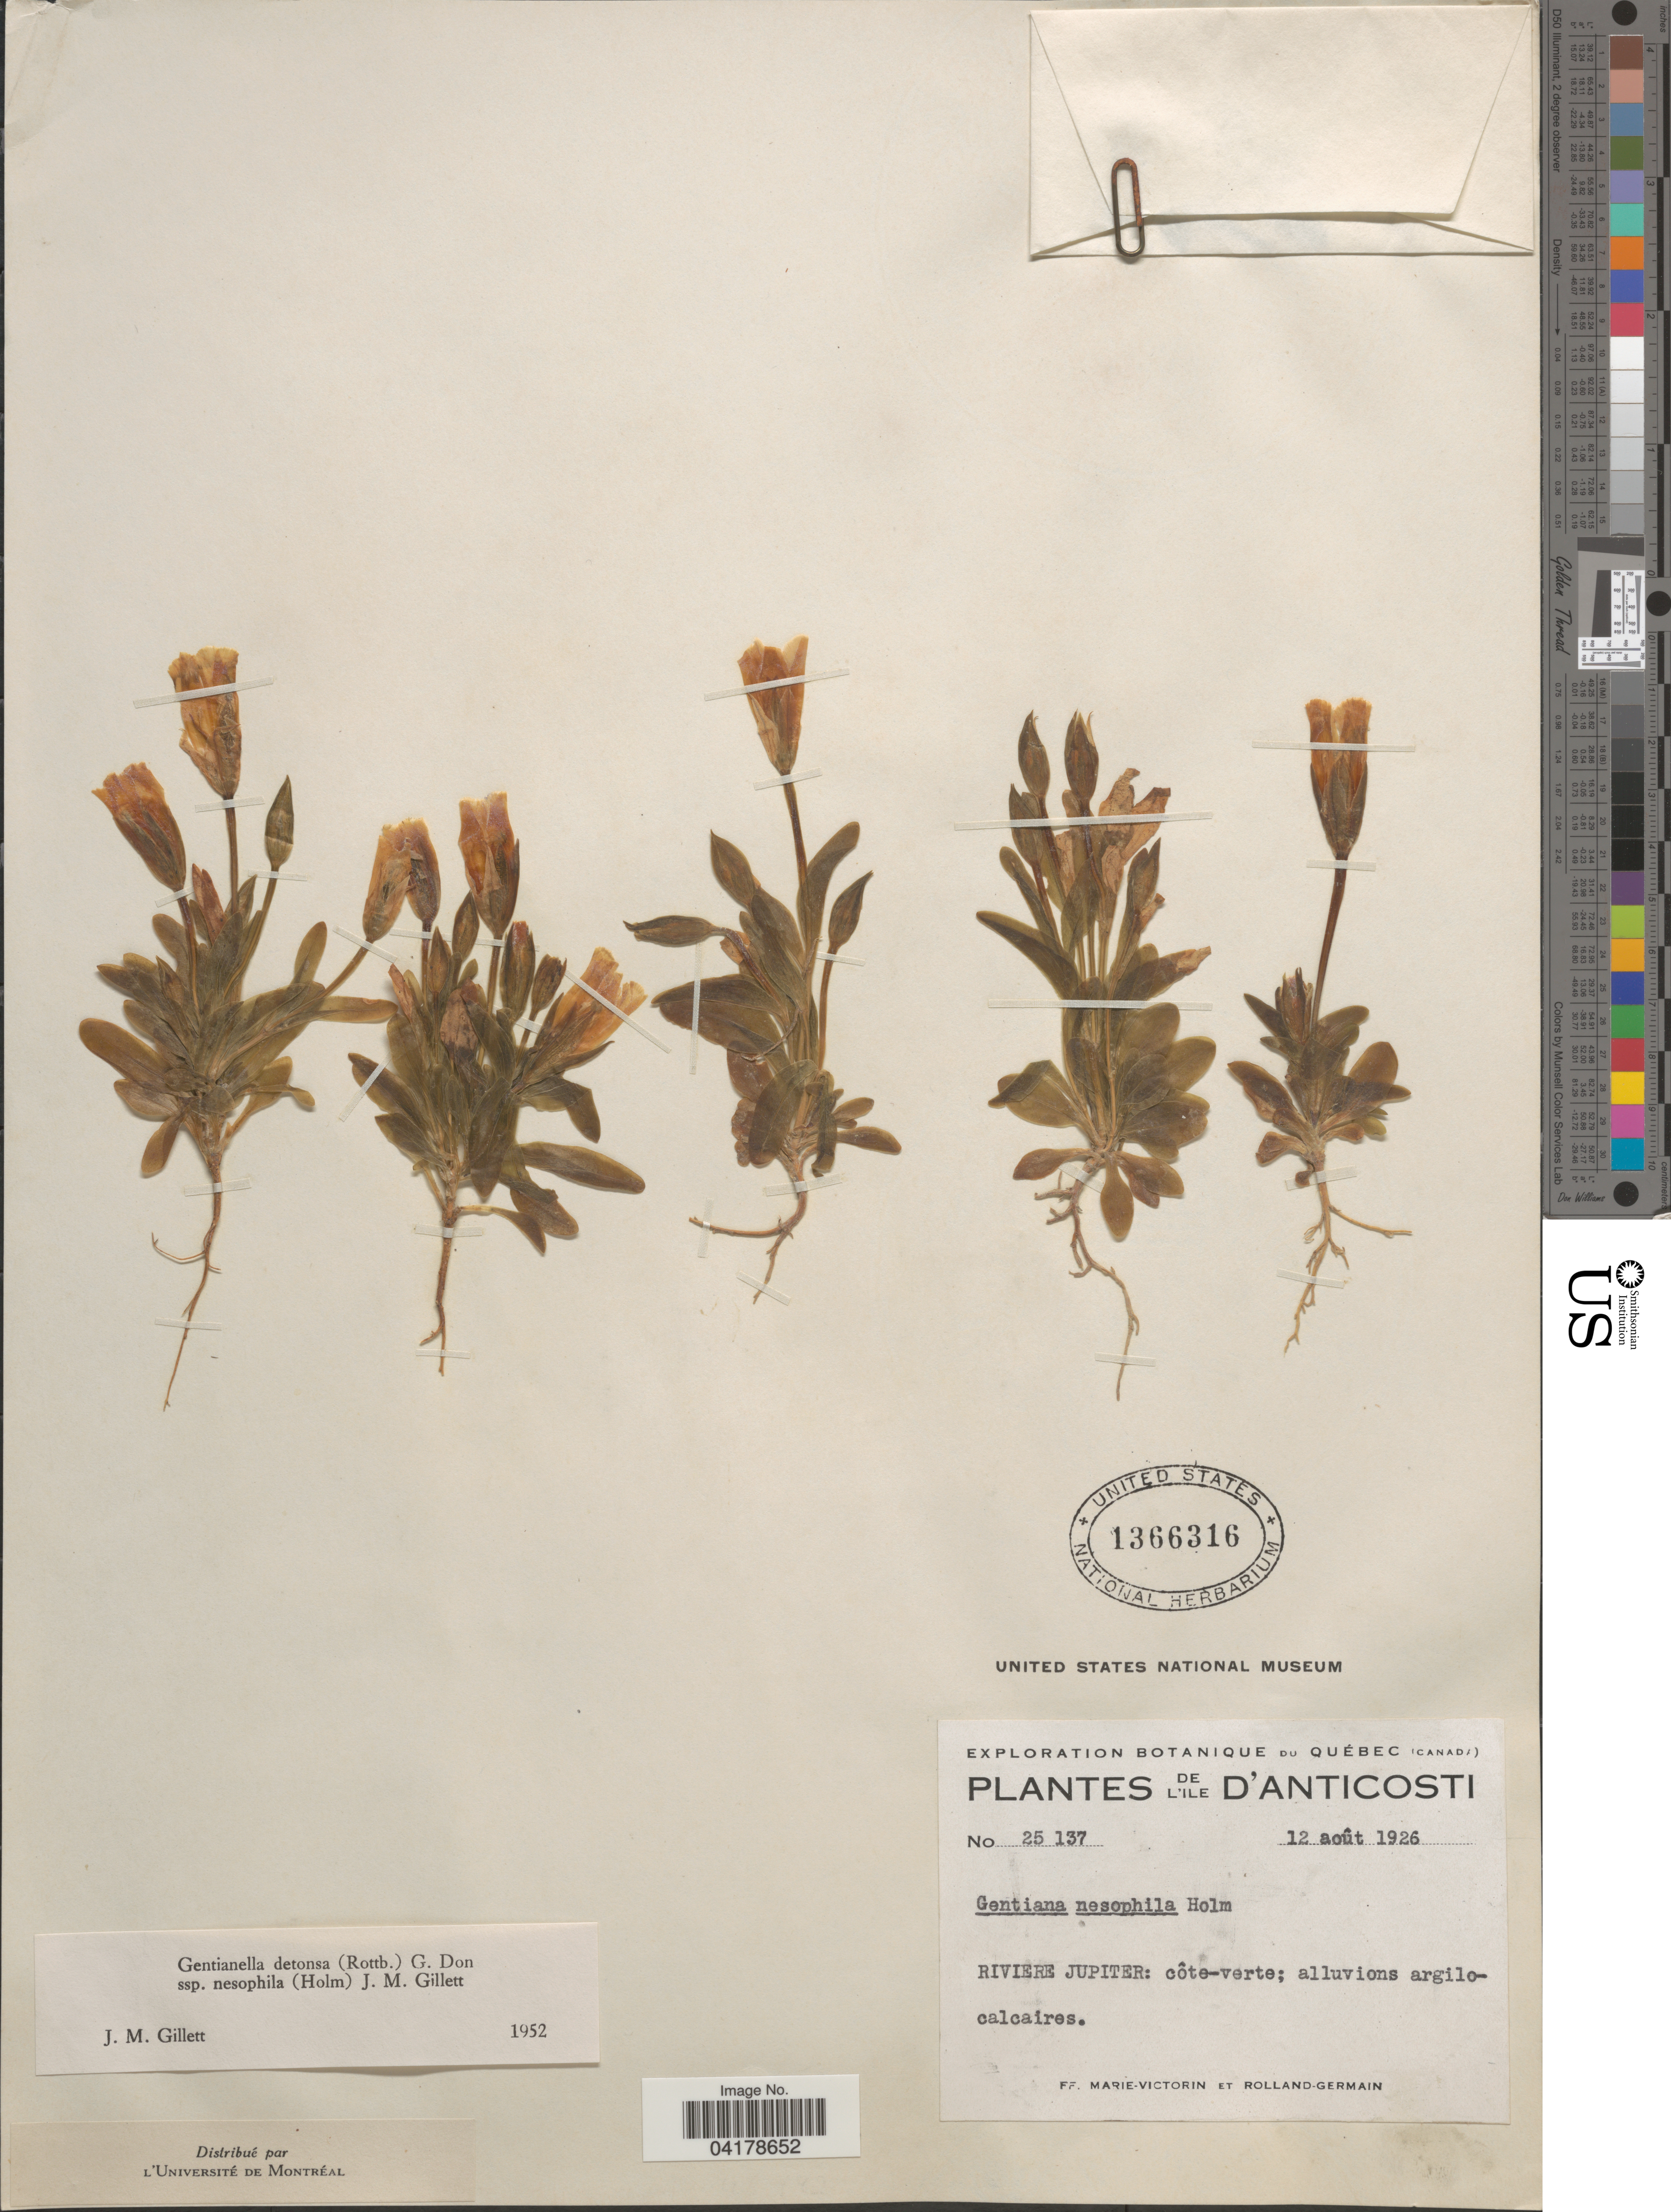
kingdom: Plantae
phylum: Tracheophyta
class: Magnoliopsida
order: Gentianales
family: Gentianaceae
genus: Gentianella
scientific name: Gentianella detonsa subsp. nesophila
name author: (T. Holm) J.M. Gillett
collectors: F. Marie-Victorin & Rolland-Germain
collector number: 25137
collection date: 1926-08-12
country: Canada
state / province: Quebec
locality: Exploration Botanique du Québec (Canada). L'Ile d'Anticosti. Riviere Jupiter: côte-verte.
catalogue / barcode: US 1366316